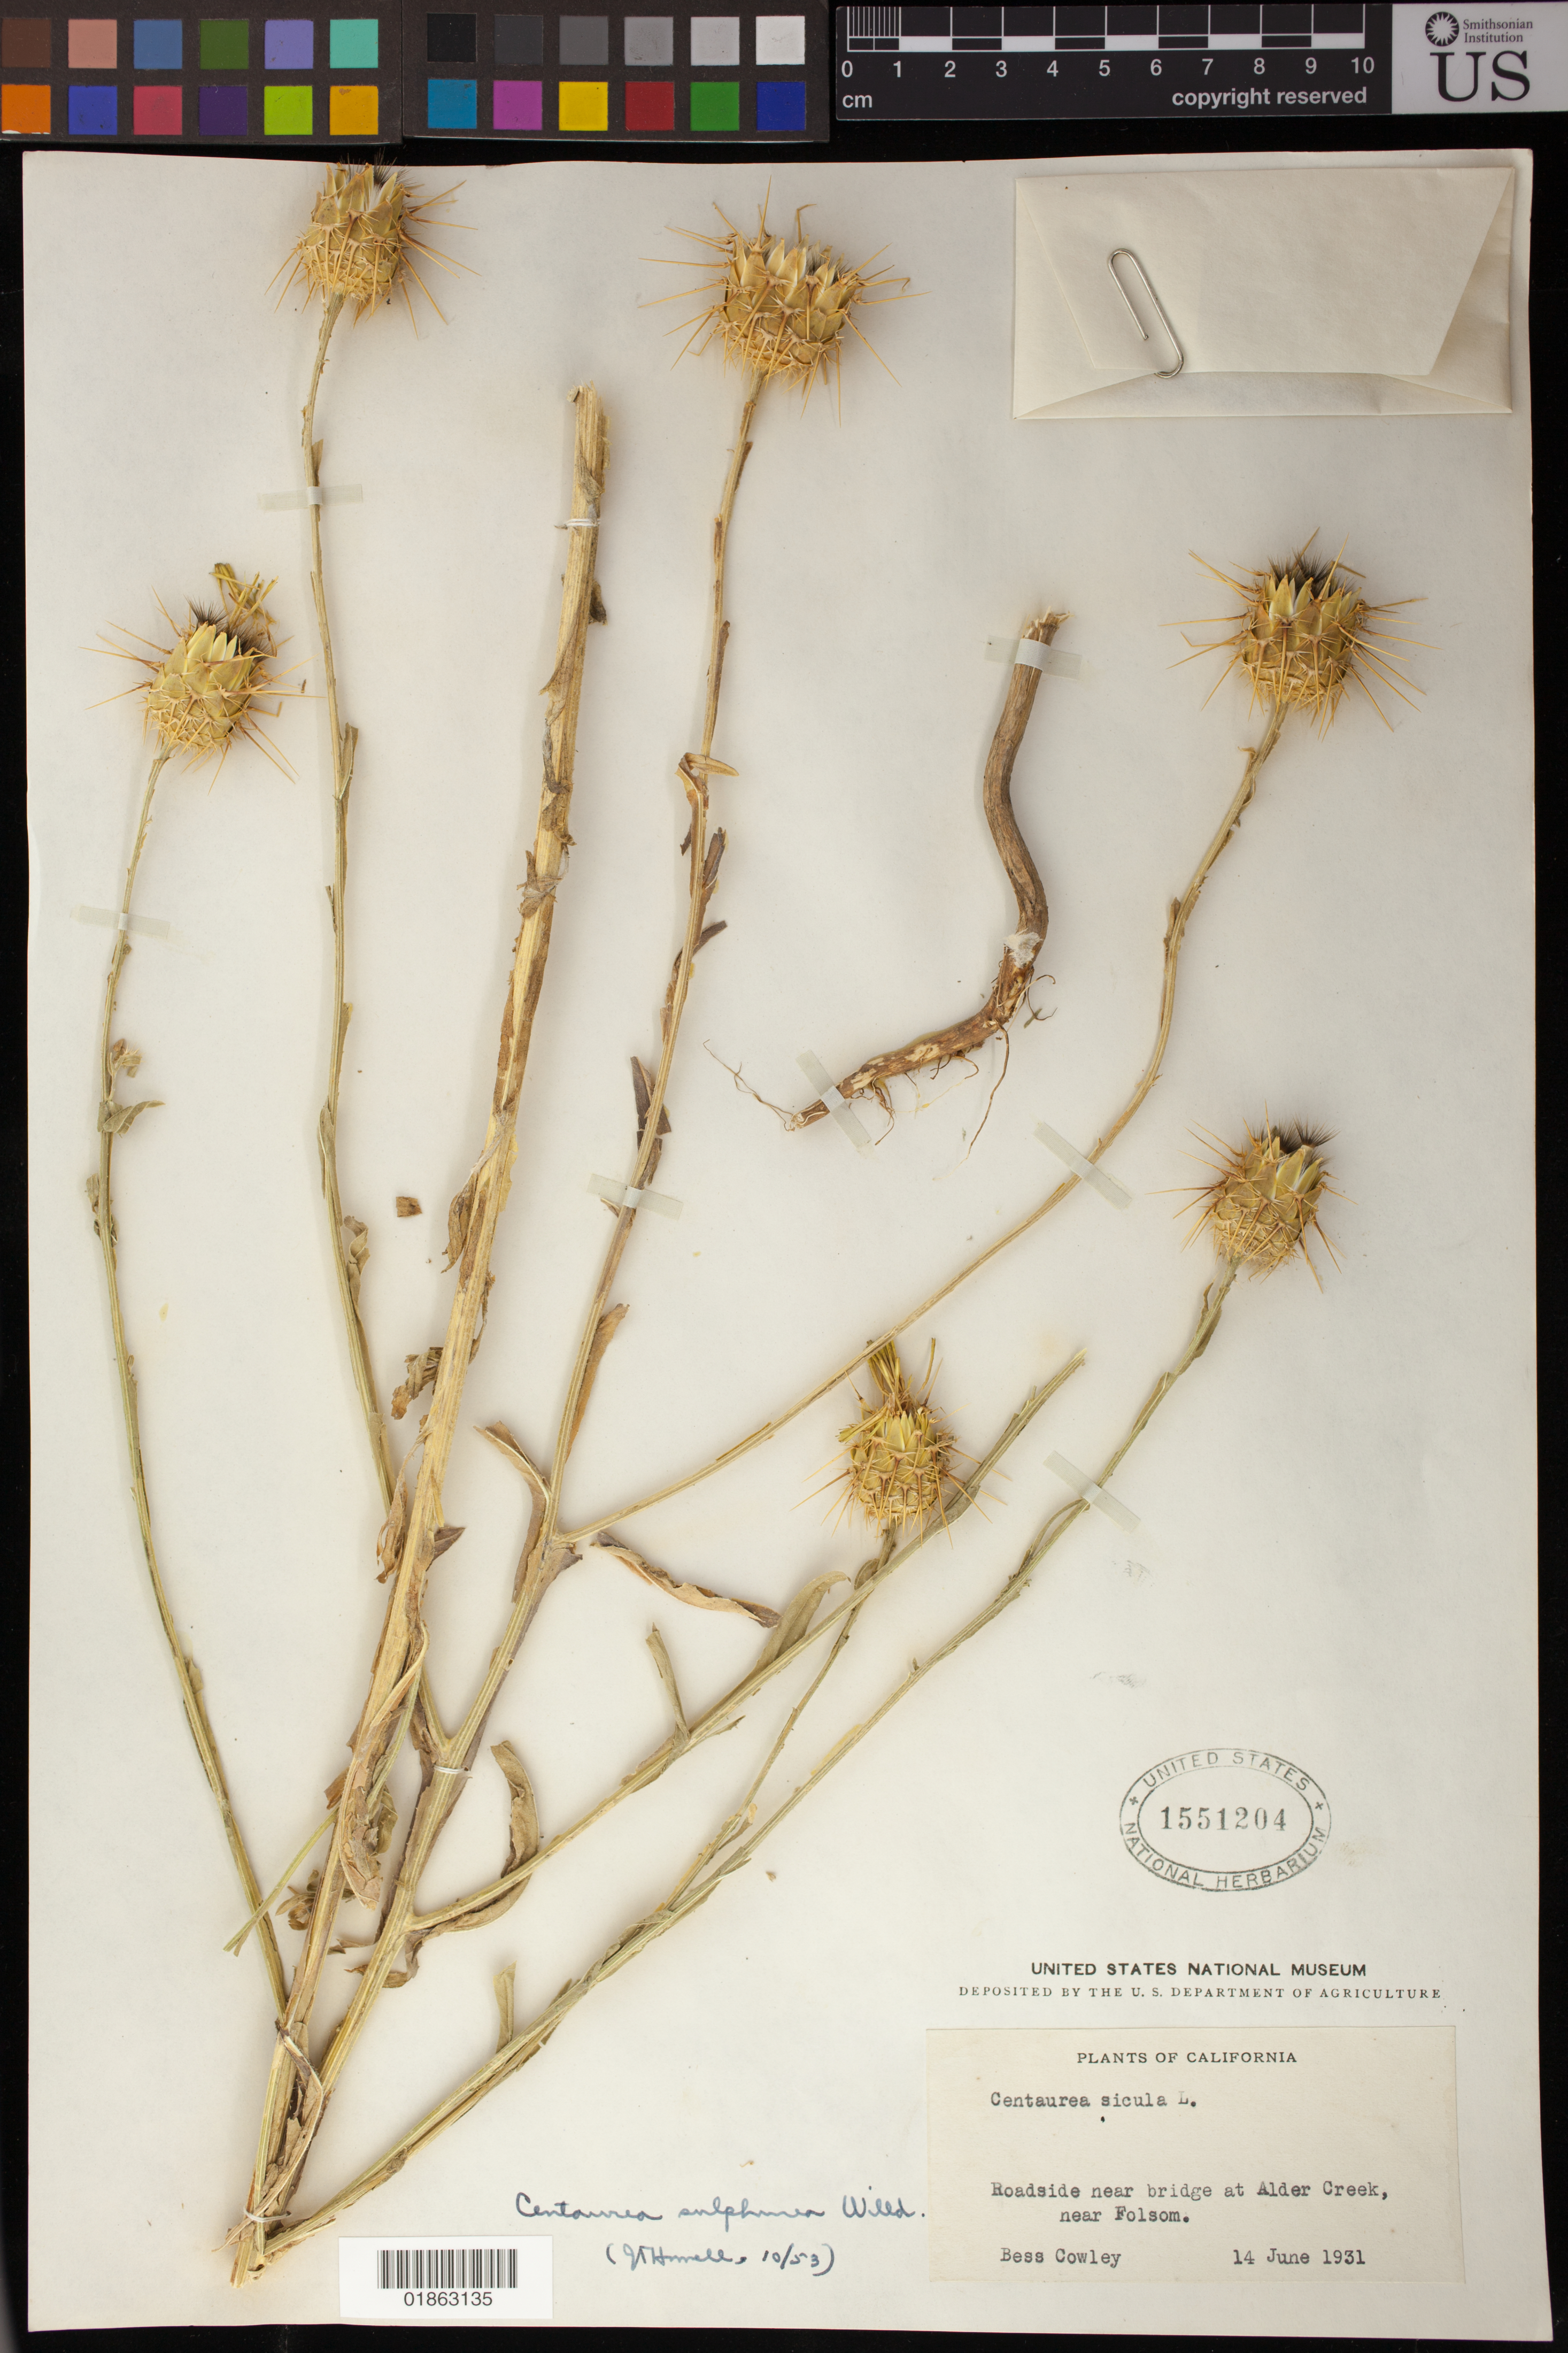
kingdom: Plantae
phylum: Tracheophyta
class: Magnoliopsida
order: Asterales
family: Asteraceae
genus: Centaurea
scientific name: Centaurea sulphurea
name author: Willd.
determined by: Howell, J. T.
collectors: B. Cowley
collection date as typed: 14 June 1931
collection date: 1931-06-14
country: United States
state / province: California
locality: Near bridge at Alder Creek, near Folsom.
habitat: Roadside near bridge.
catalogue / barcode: US 1551204